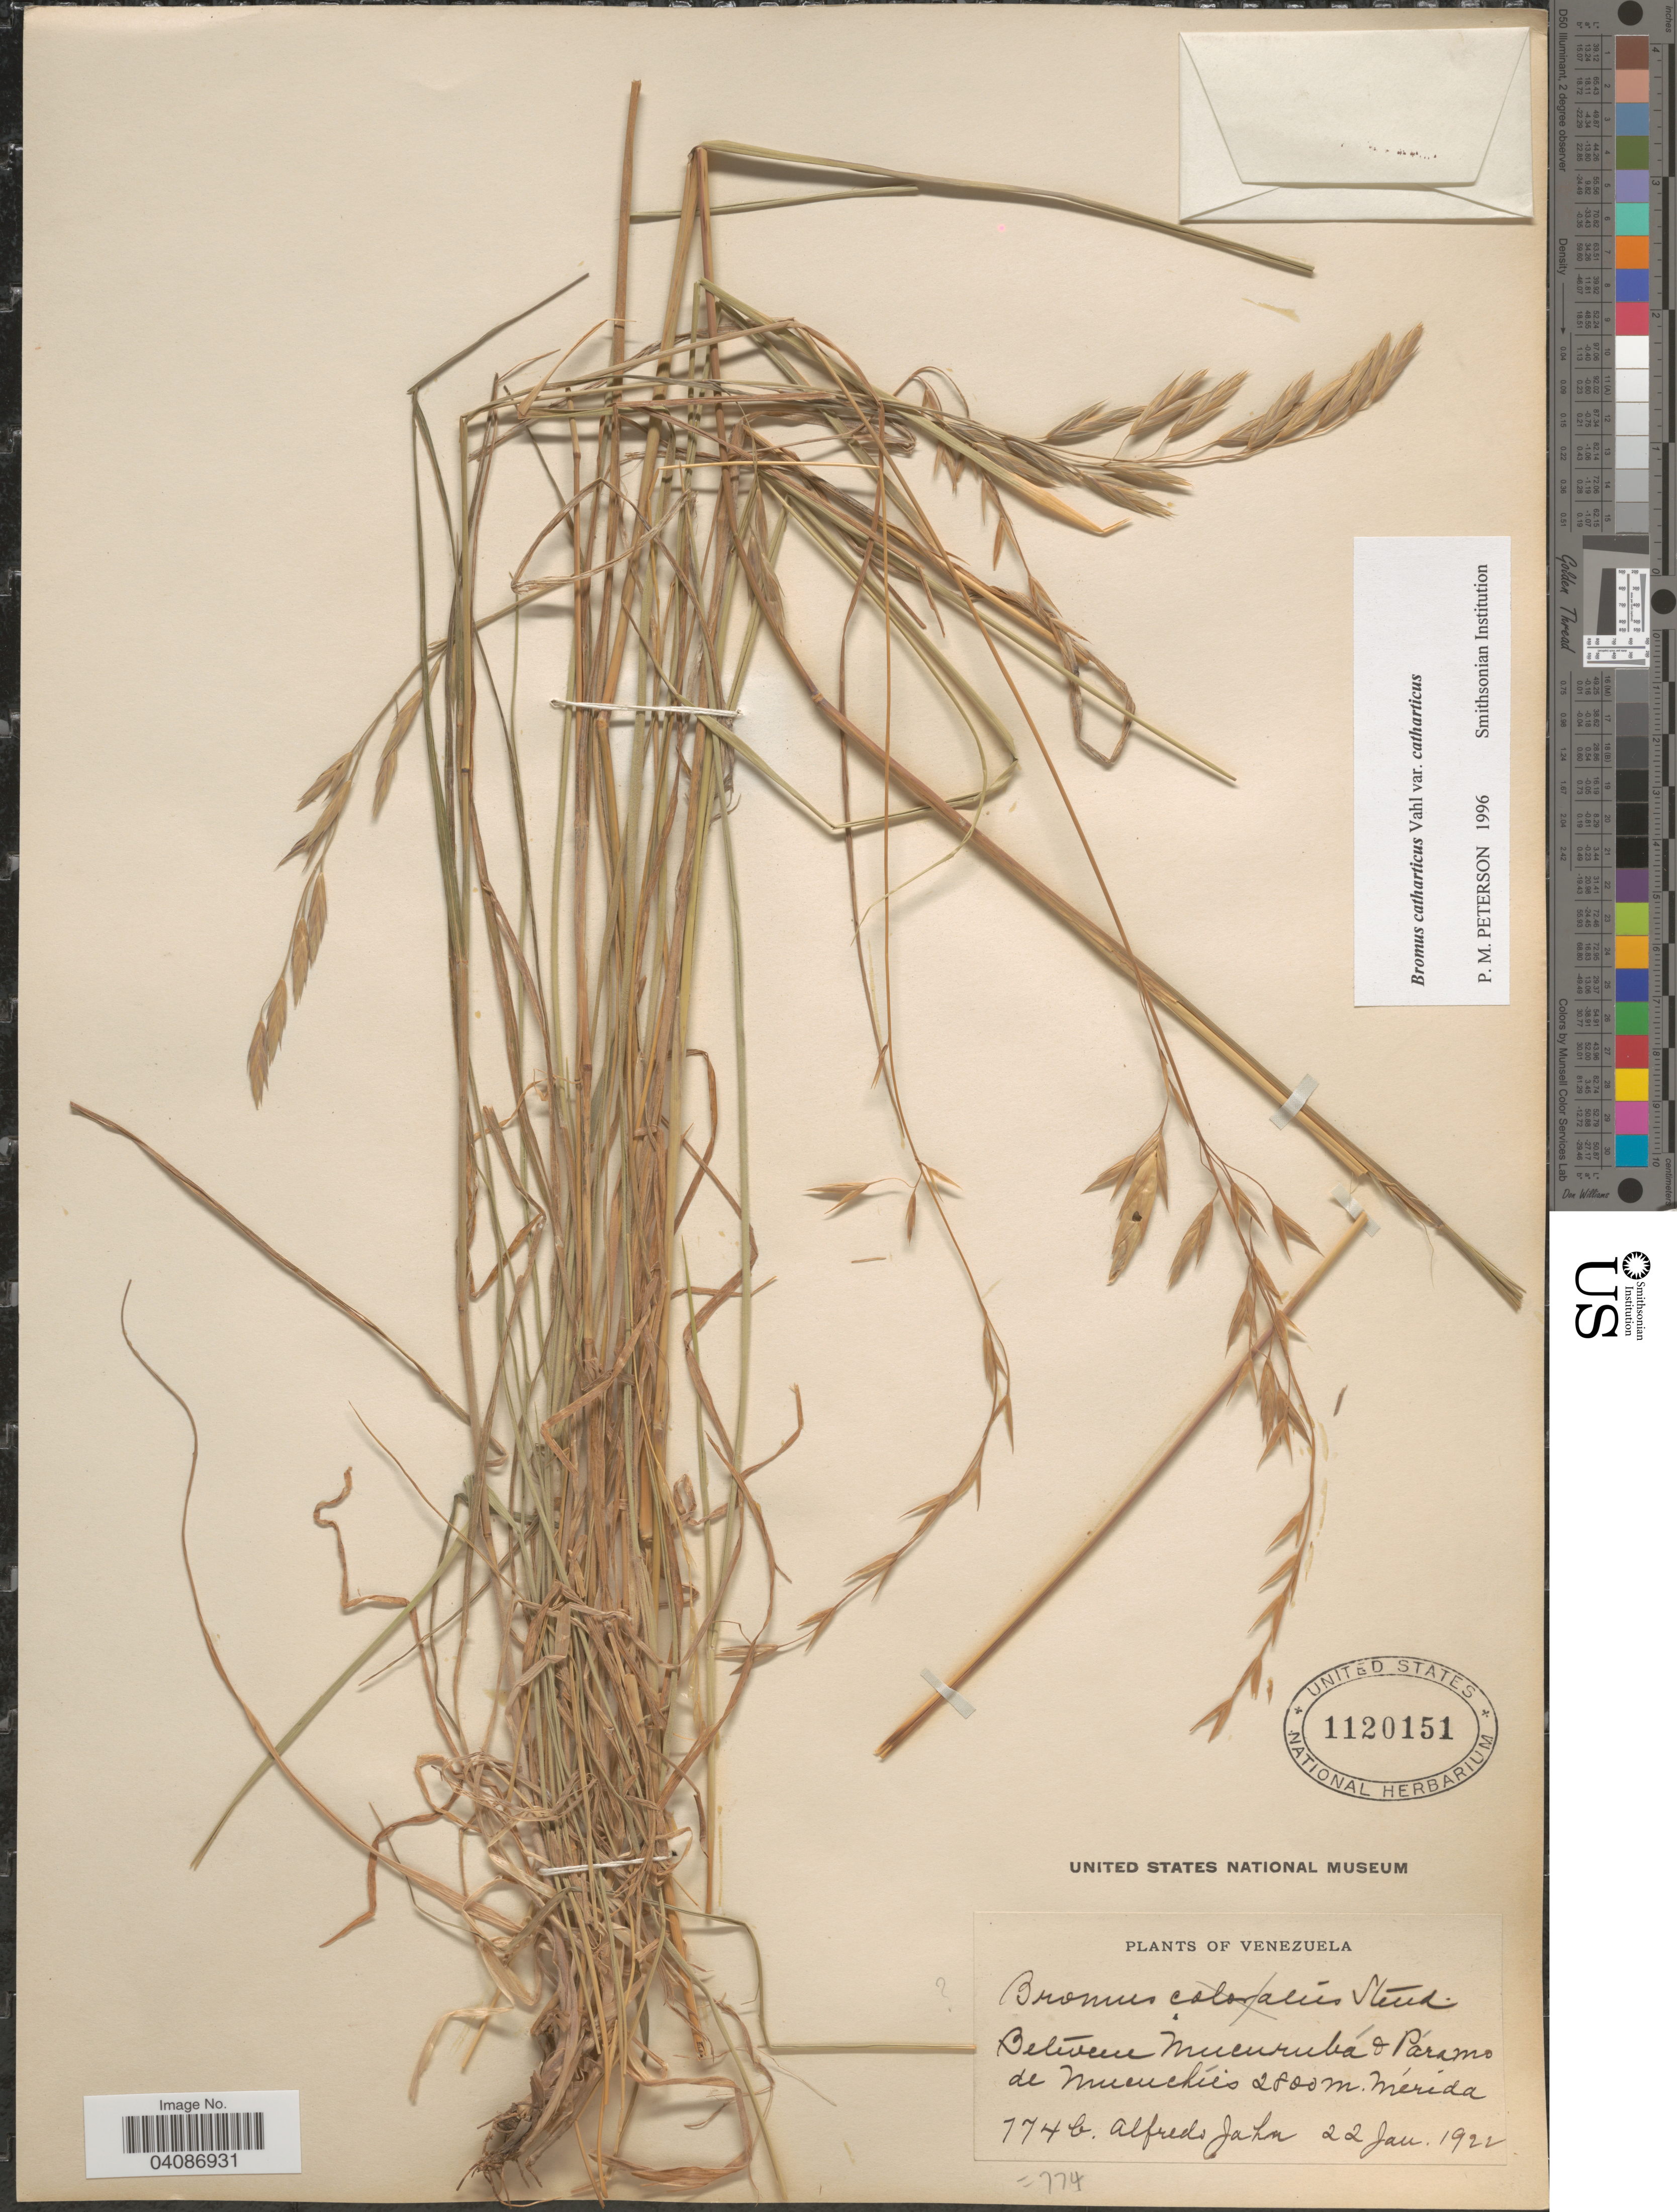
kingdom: Plantae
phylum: Tracheophyta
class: Liliopsida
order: Poales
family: Poaceae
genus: Bromus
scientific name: Bromus catharticus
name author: Vahl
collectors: A. Jahn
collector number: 774b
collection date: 1922-01-22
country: Venezuela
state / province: Merida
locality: Between Mucurubá & Páramo de Muenchíes.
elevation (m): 2800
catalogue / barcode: US 1120151